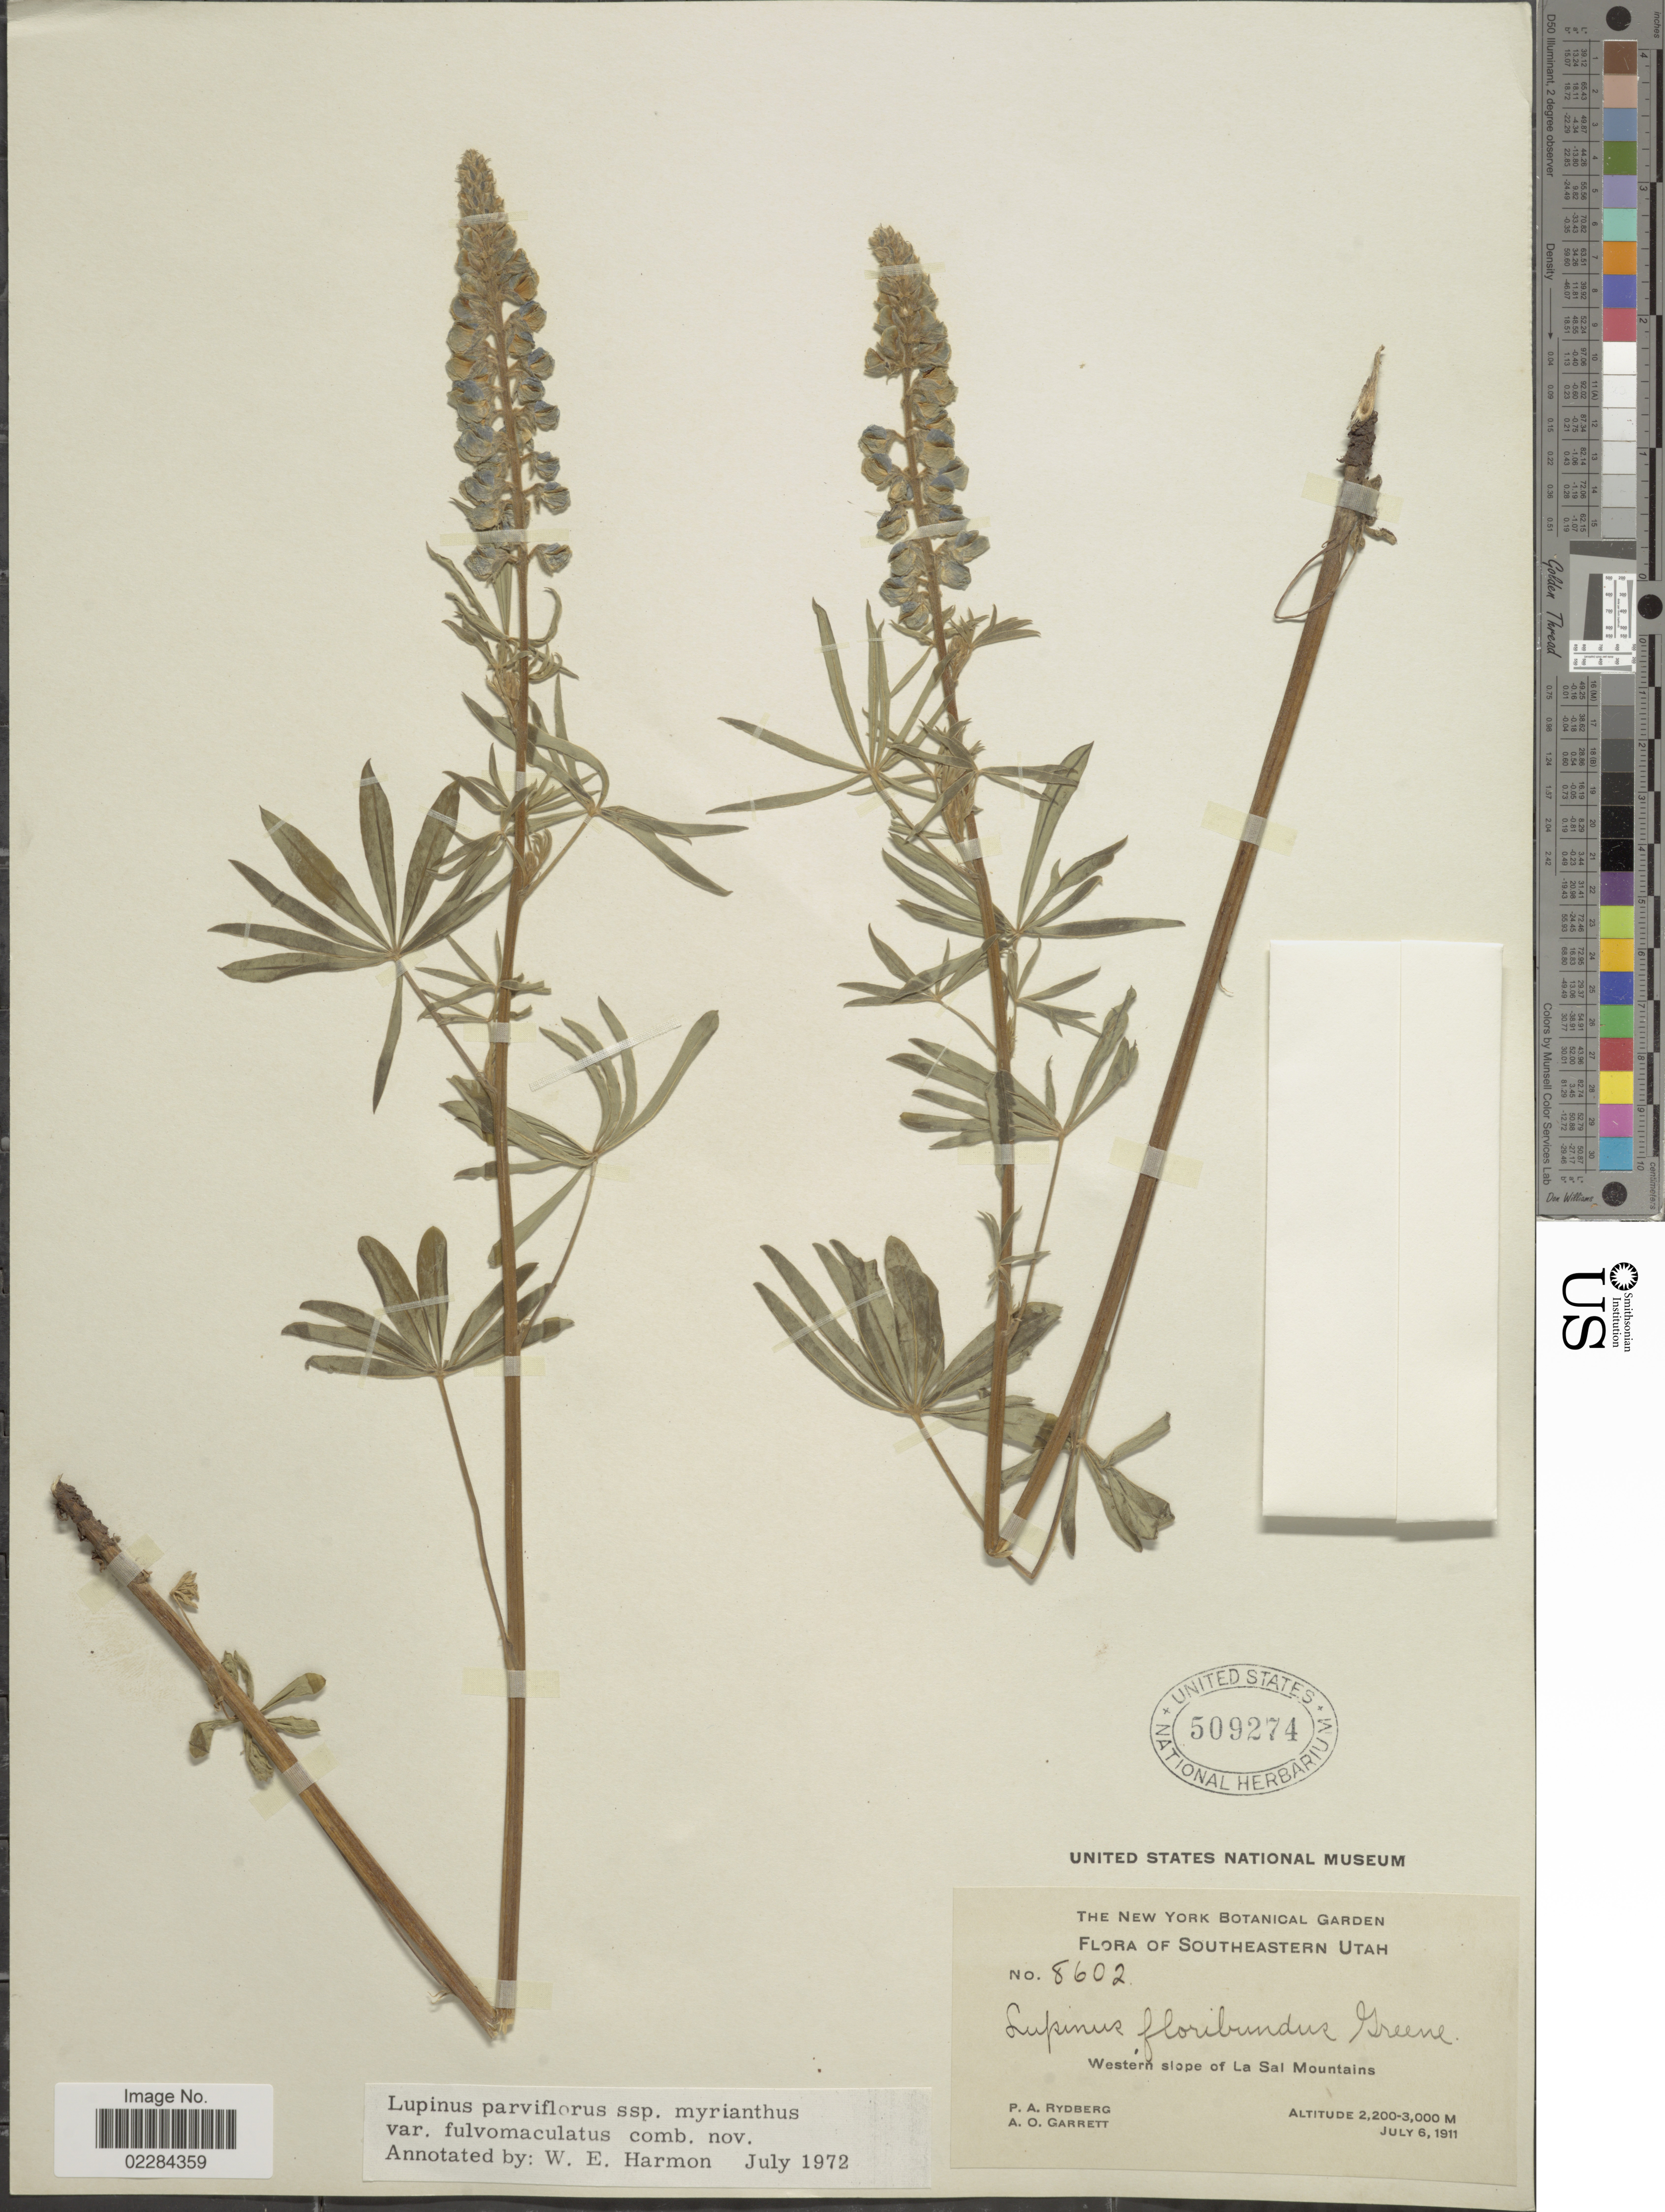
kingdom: Plantae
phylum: Tracheophyta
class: Magnoliopsida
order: Fabales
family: Fabaceae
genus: Lupinus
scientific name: Lupinus argenteus var. myrianthus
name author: (Greene) Isley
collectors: P. A. Rydberg & A. O. Garrett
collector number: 8602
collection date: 1911-07-06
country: United States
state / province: Utah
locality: Southeastern Utah. Western slope of La Sol Mountains.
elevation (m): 2200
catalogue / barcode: US 509274